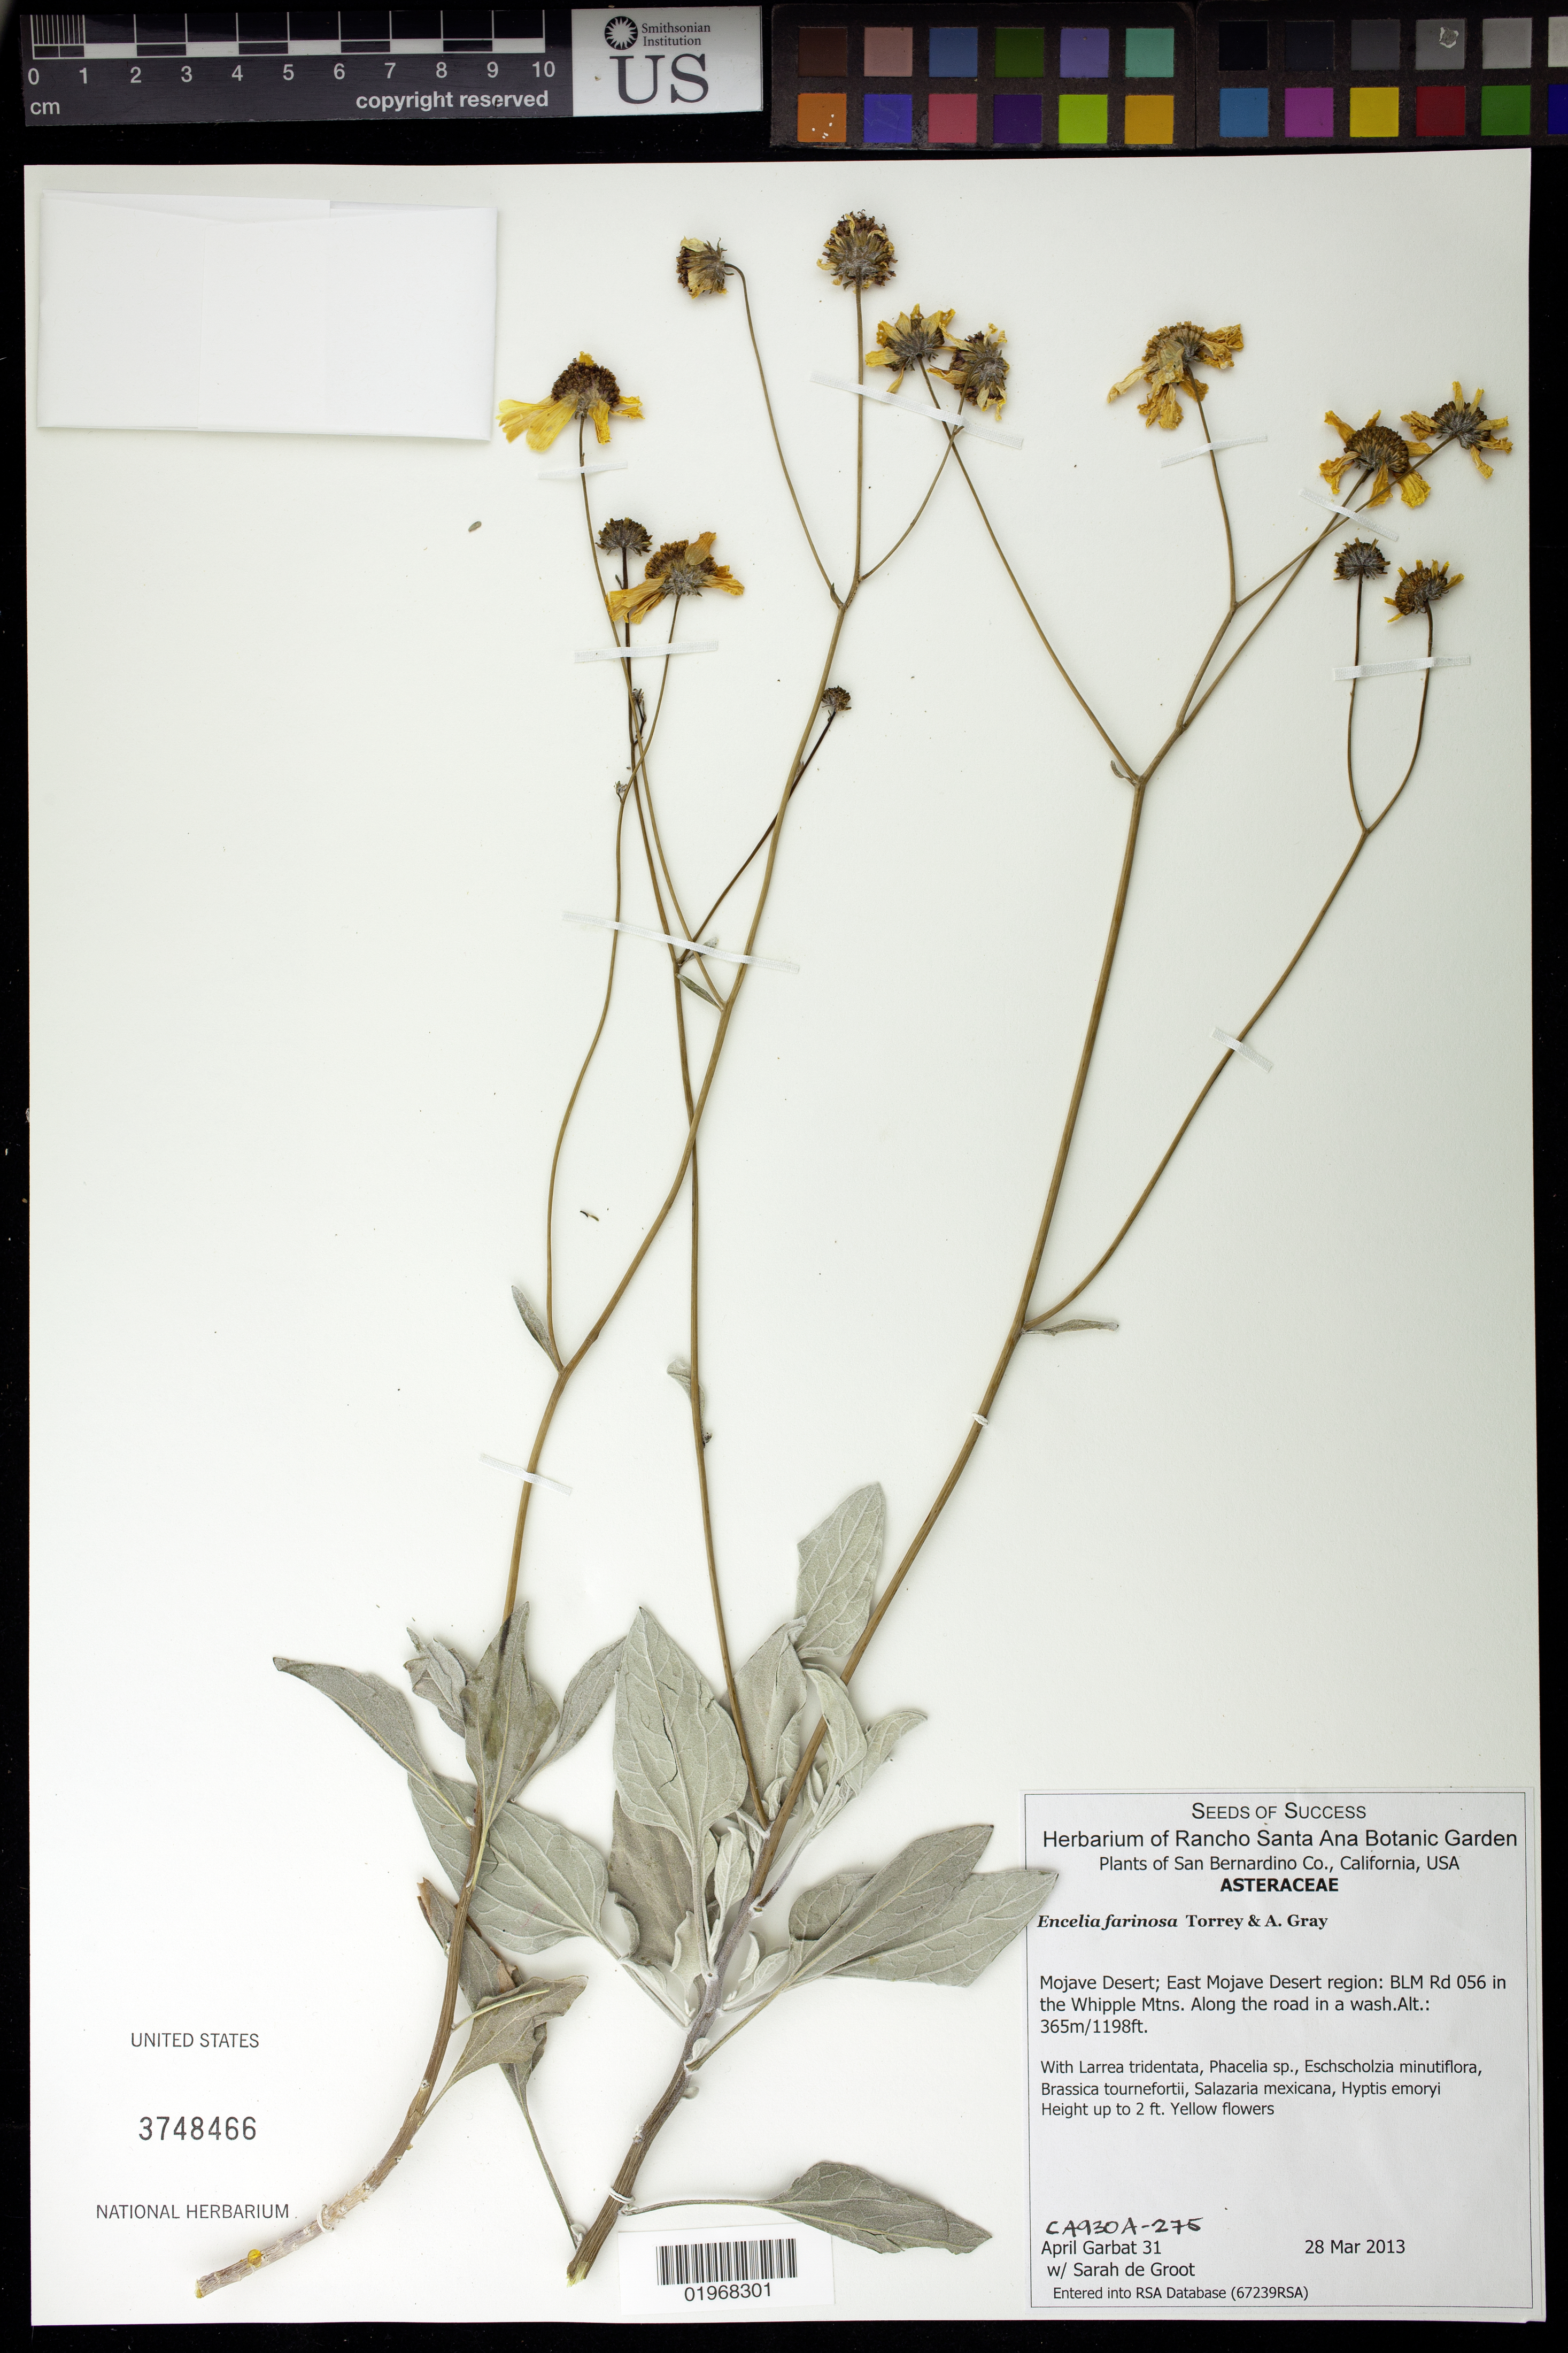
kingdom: Plantae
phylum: Tracheophyta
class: Magnoliopsida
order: Asterales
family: Asteraceae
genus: Encelia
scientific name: Encelia farinosa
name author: A. Gray ex Torr.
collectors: A. Garbat & S. De Groot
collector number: CA930A-275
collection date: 2013-03-28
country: United States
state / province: California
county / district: San Bernardino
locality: East Mojave Desert Region: BLM Rd 056 in the Whipple Mts.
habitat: With Larrea tridentat, Phacelia sp., Hyptis emoryi, ect.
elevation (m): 365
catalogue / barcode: US 3748466